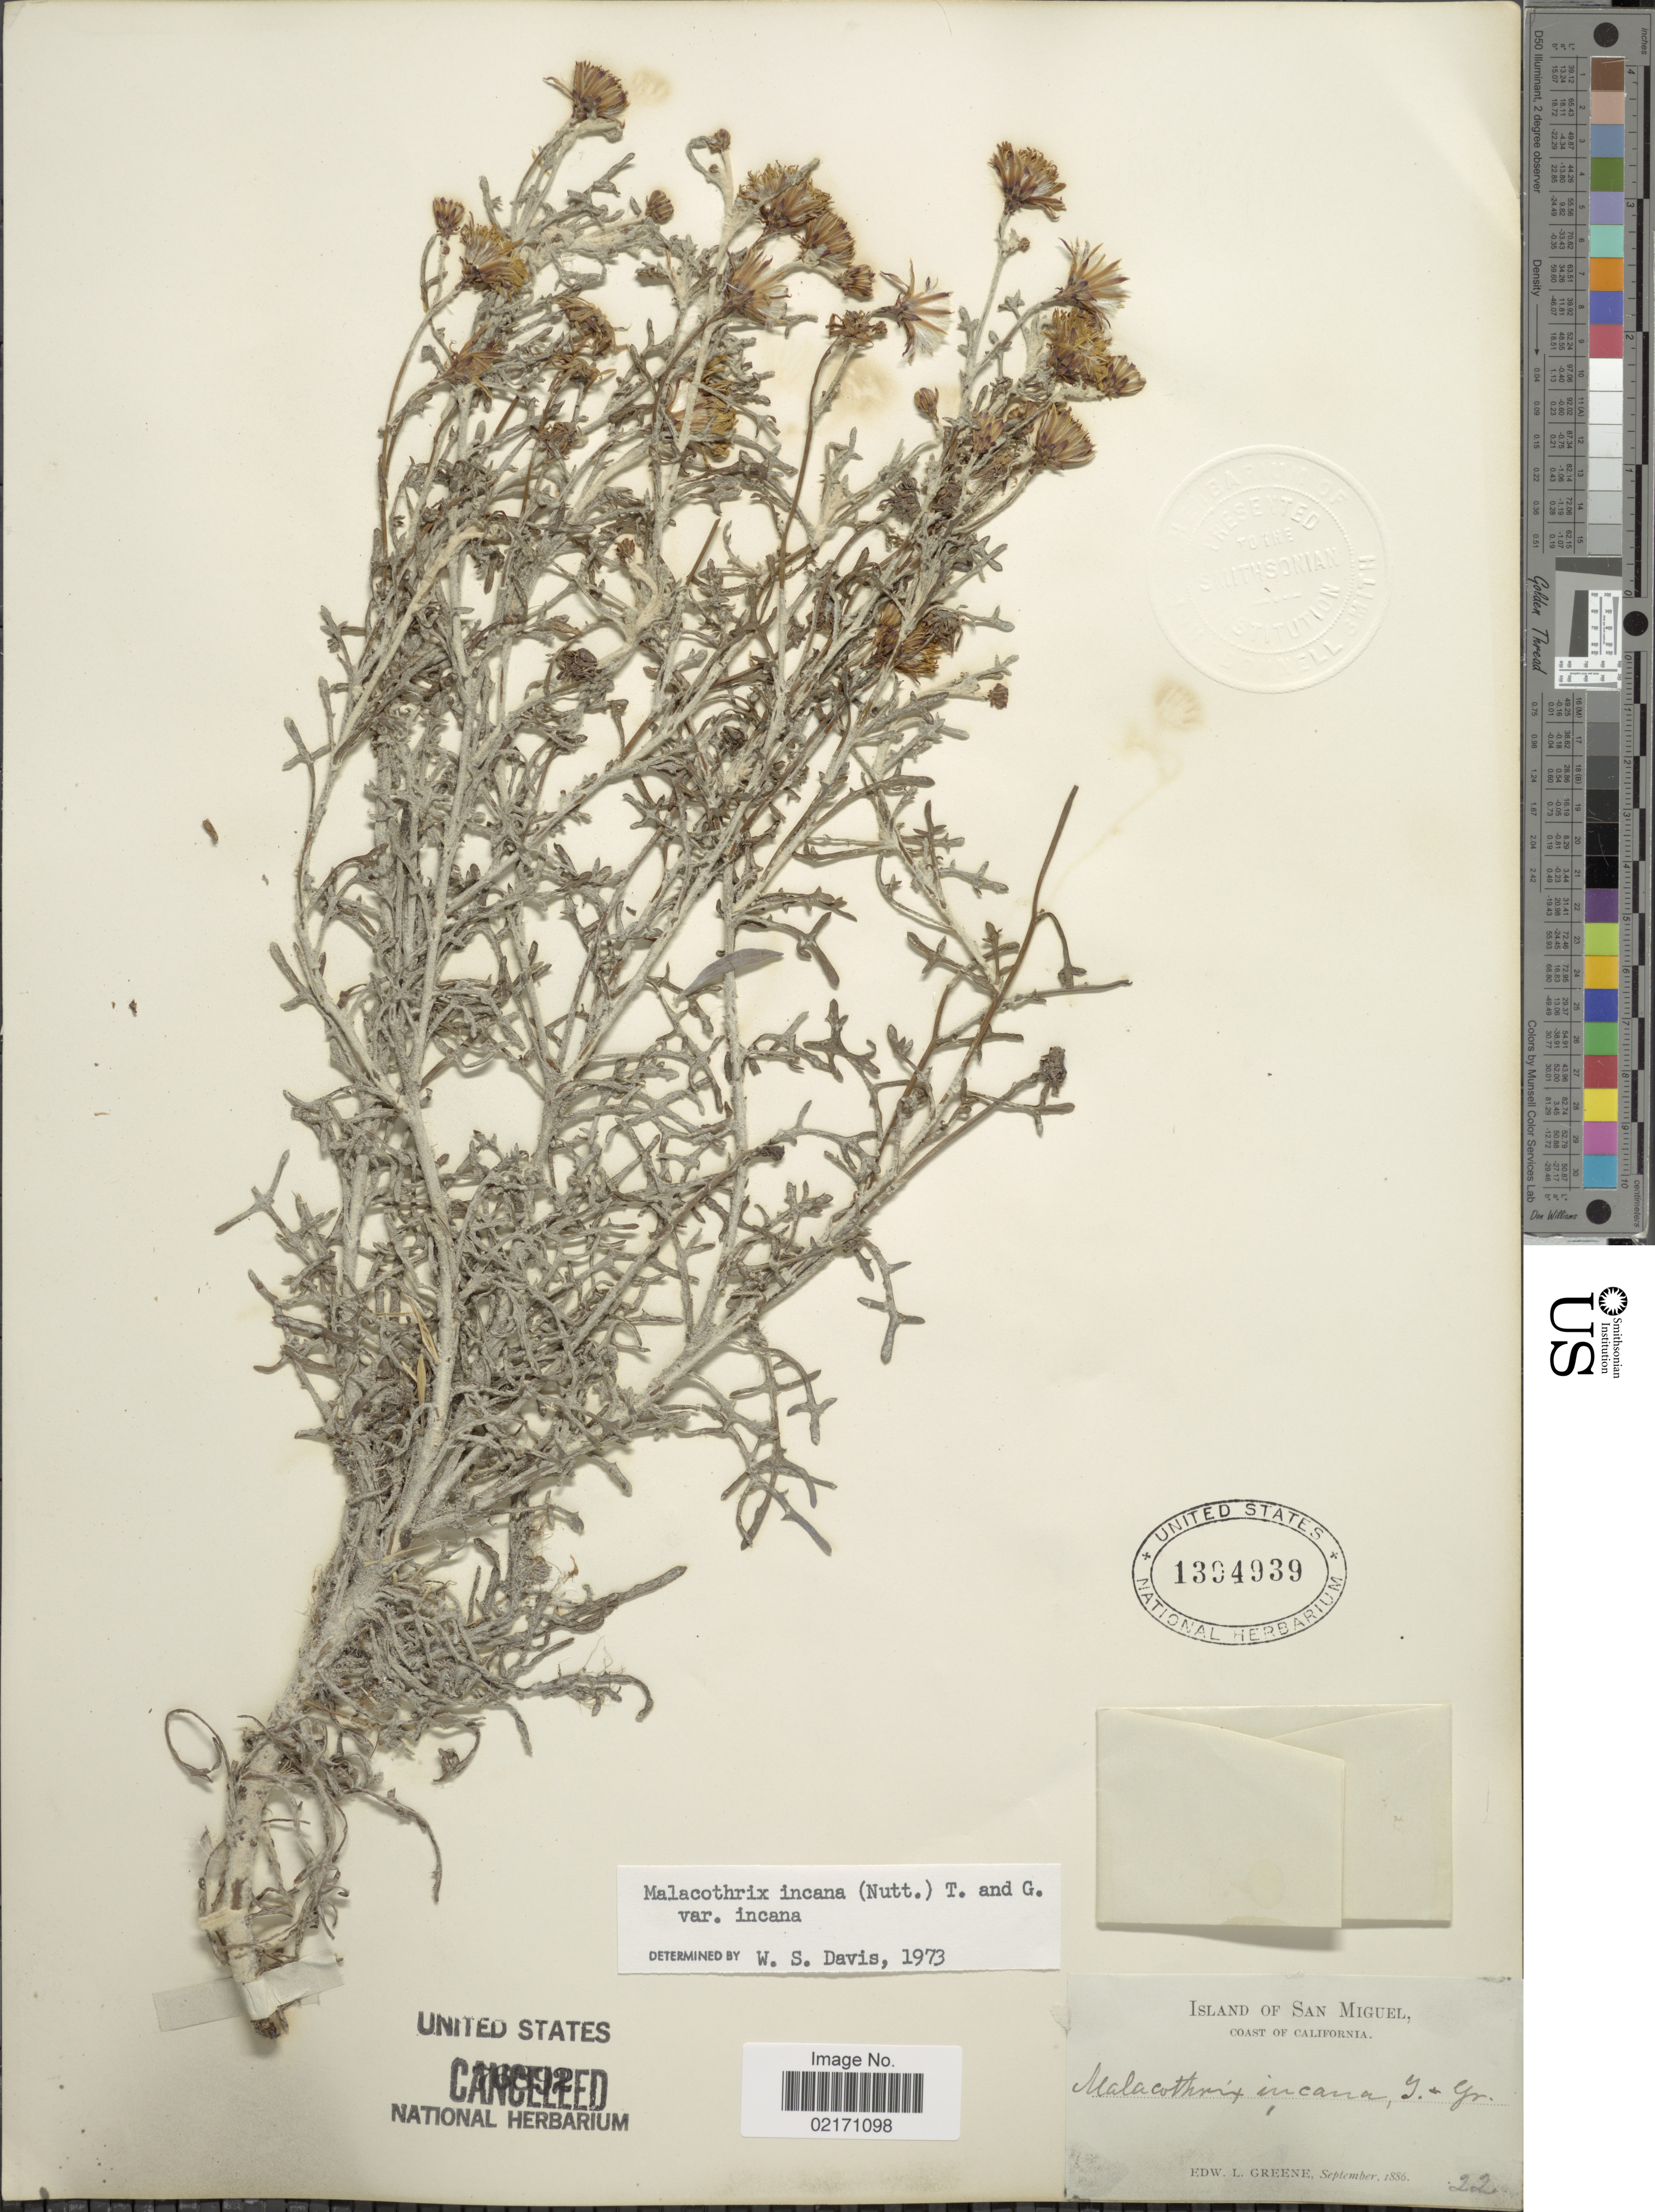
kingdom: Plantae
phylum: Tracheophyta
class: Magnoliopsida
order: Asterales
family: Asteraceae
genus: Malacothrix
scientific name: Malacothrix incana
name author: (Nutt.) Torr. & A. Gray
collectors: E. L. Greene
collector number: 22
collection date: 1886-09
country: United States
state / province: California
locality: Island of San Miguel, Coast of California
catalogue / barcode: US 1304939